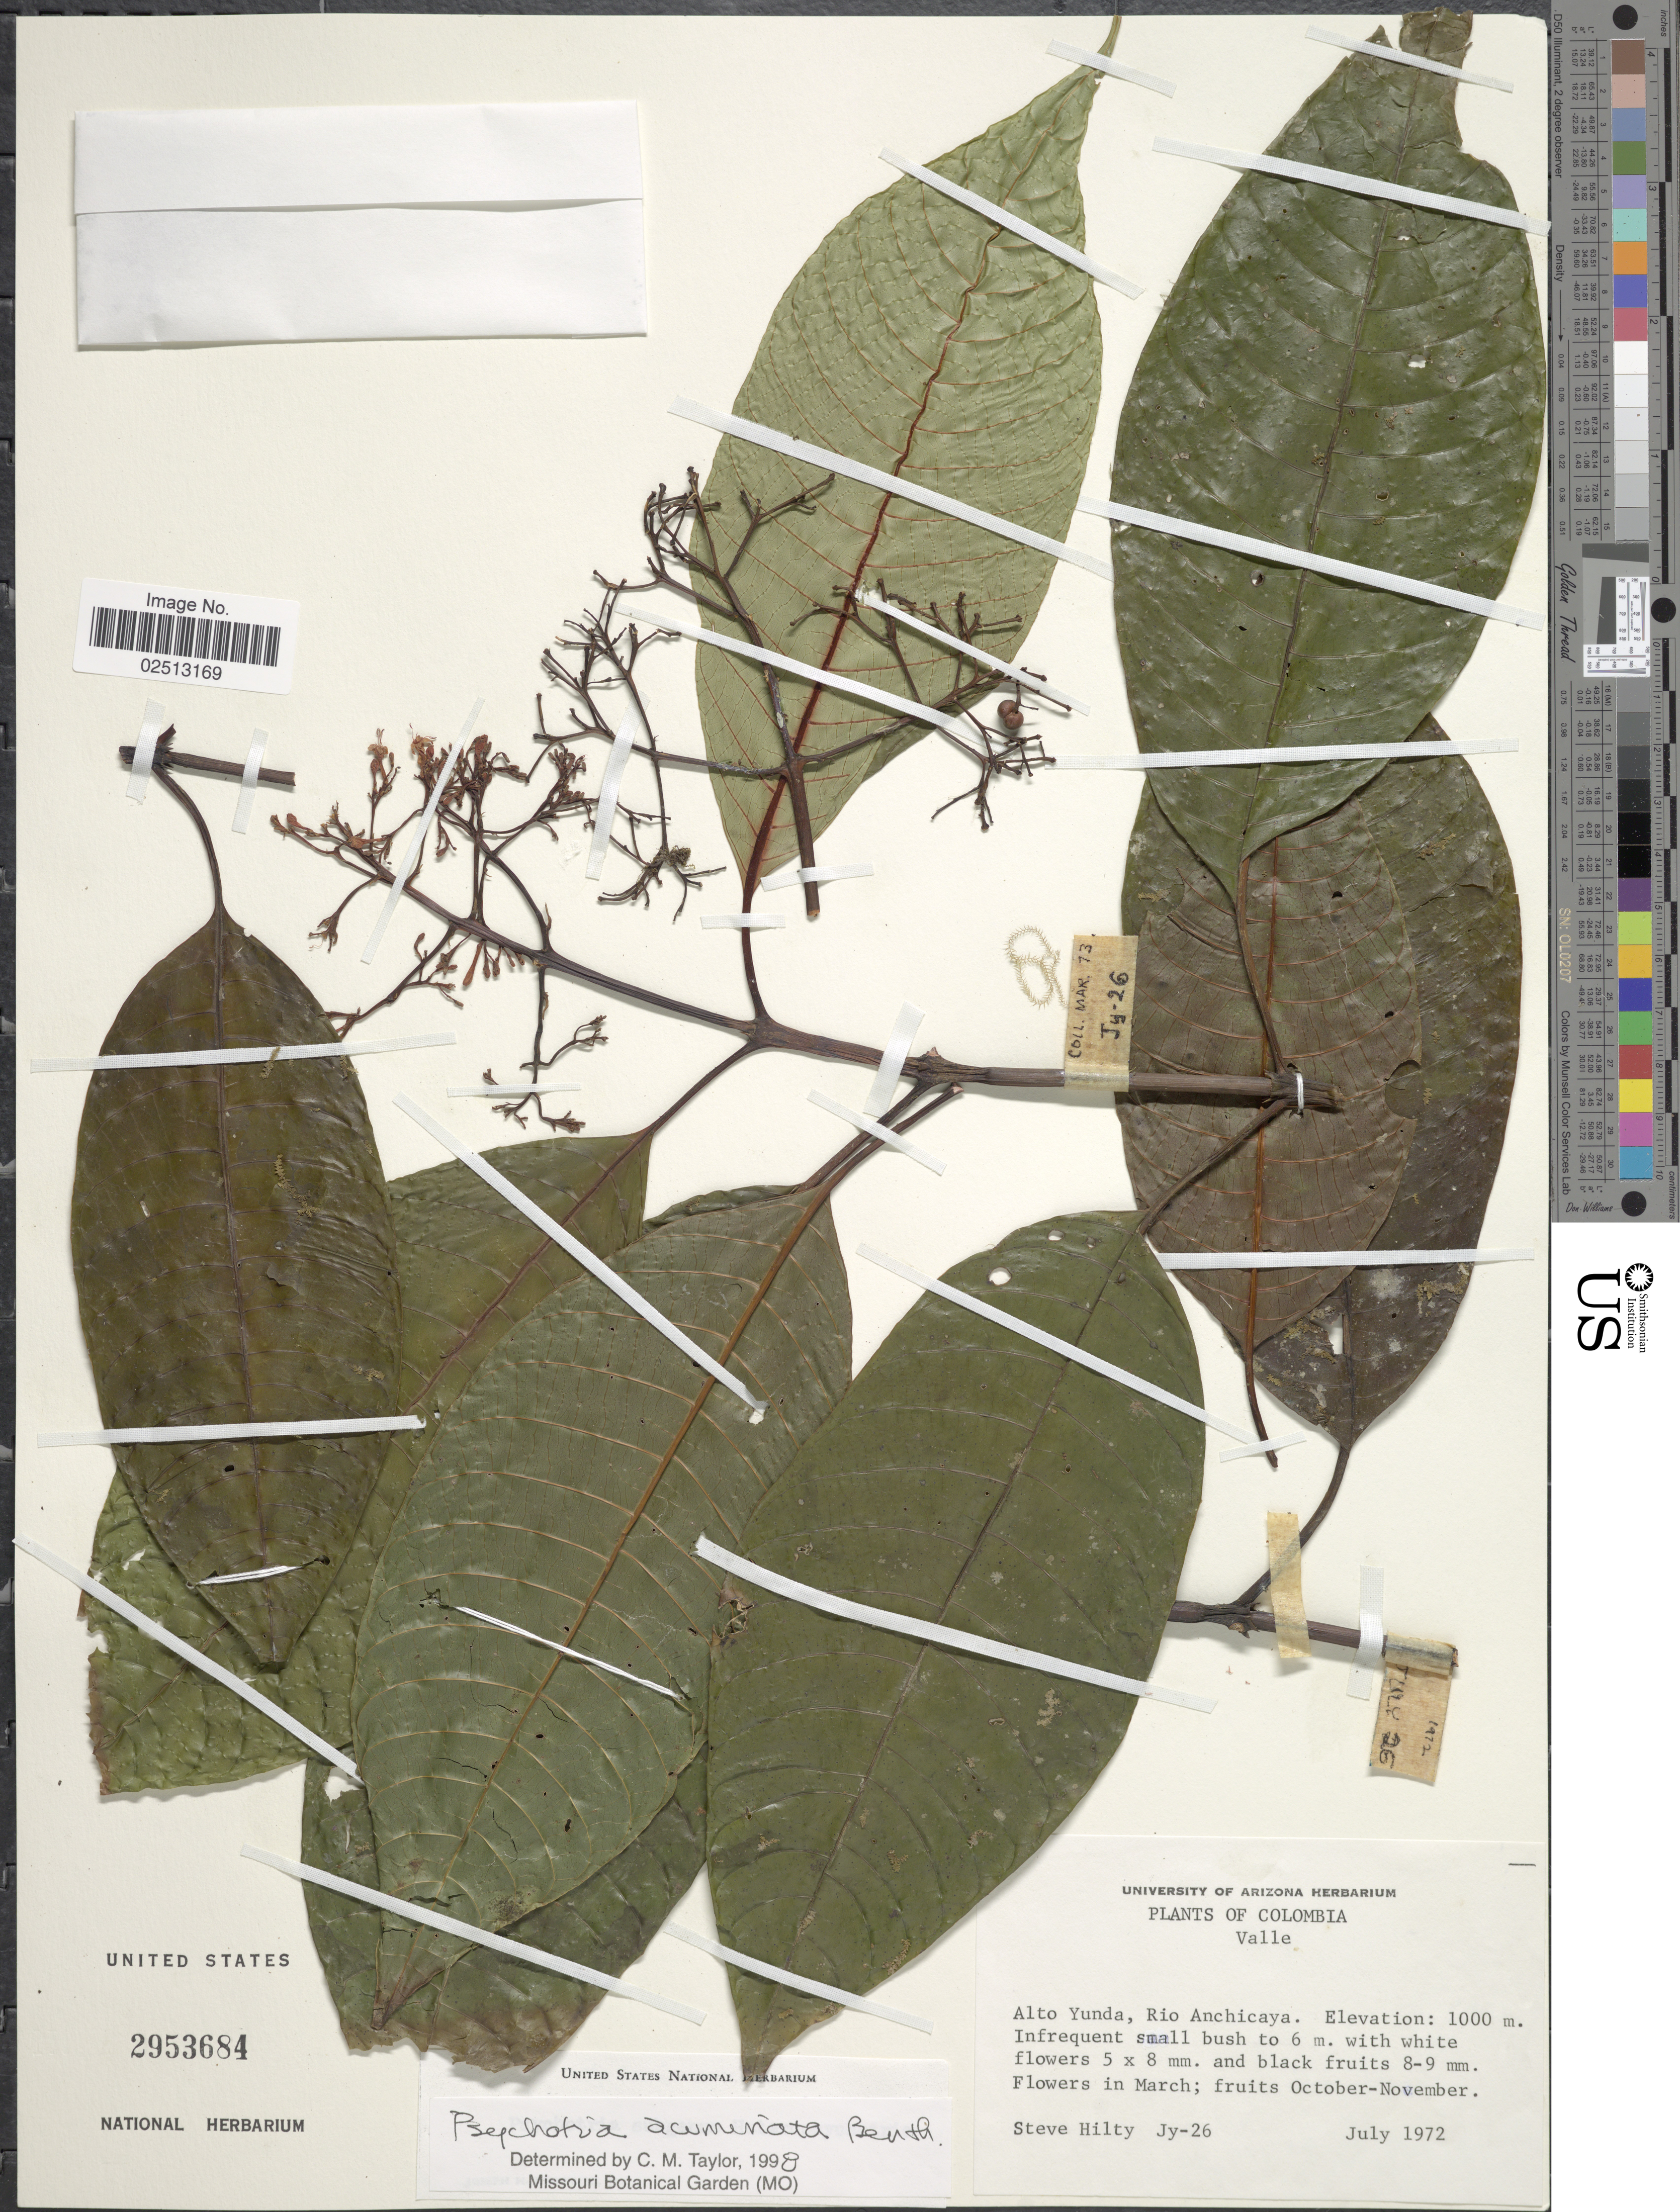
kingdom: Plantae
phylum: Tracheophyta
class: Magnoliopsida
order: Gentianales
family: Rubiaceae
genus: Psychotria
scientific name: Psychotria acuminata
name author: Benth.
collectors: S. Hilty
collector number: Jy-26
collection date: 1972-07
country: Colombia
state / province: Valle del Cauca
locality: Alto Yunda, Rio Anchicaya. Valle.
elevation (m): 1000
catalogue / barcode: US 2953684